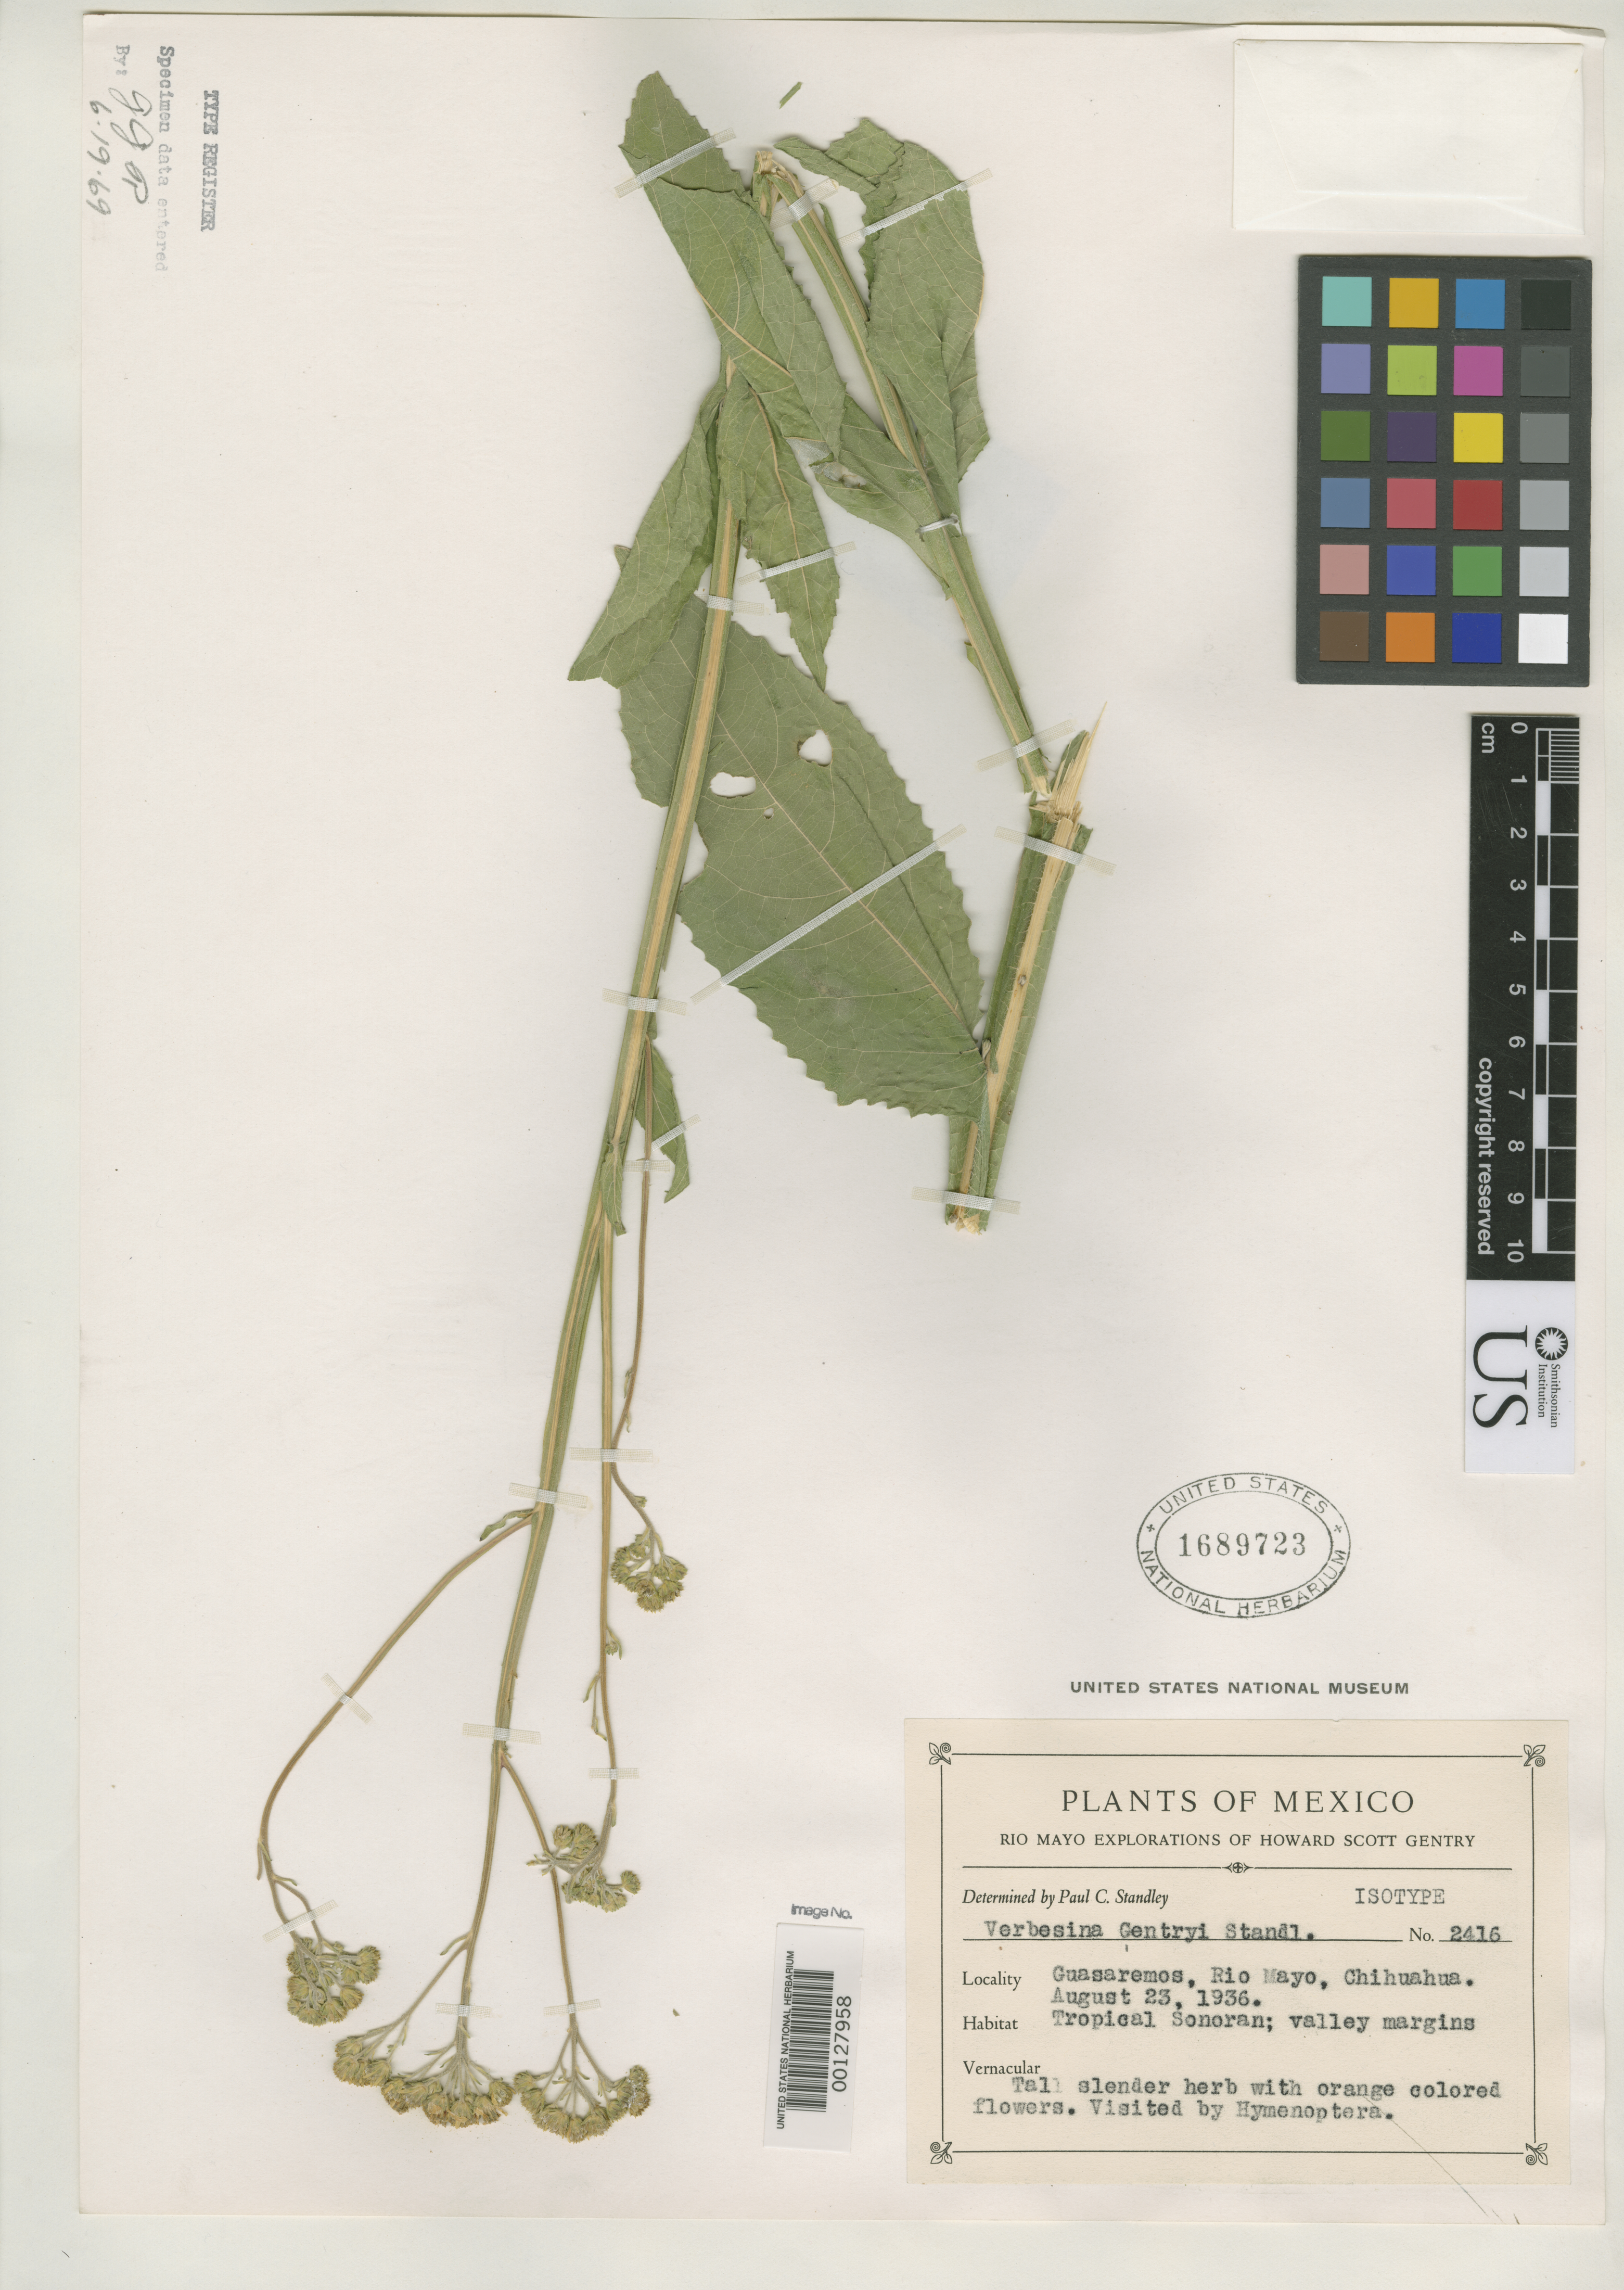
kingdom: Plantae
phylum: Tracheophyta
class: Magnoliopsida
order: Asterales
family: Asteraceae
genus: Verbesina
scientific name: Verbesina gentryi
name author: Standl.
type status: Isotype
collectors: H. S. Gentry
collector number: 2416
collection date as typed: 23 Aug 1936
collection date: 1936-08-23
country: Mexico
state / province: Chihuahua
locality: Guasaremos.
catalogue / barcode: US 1689723